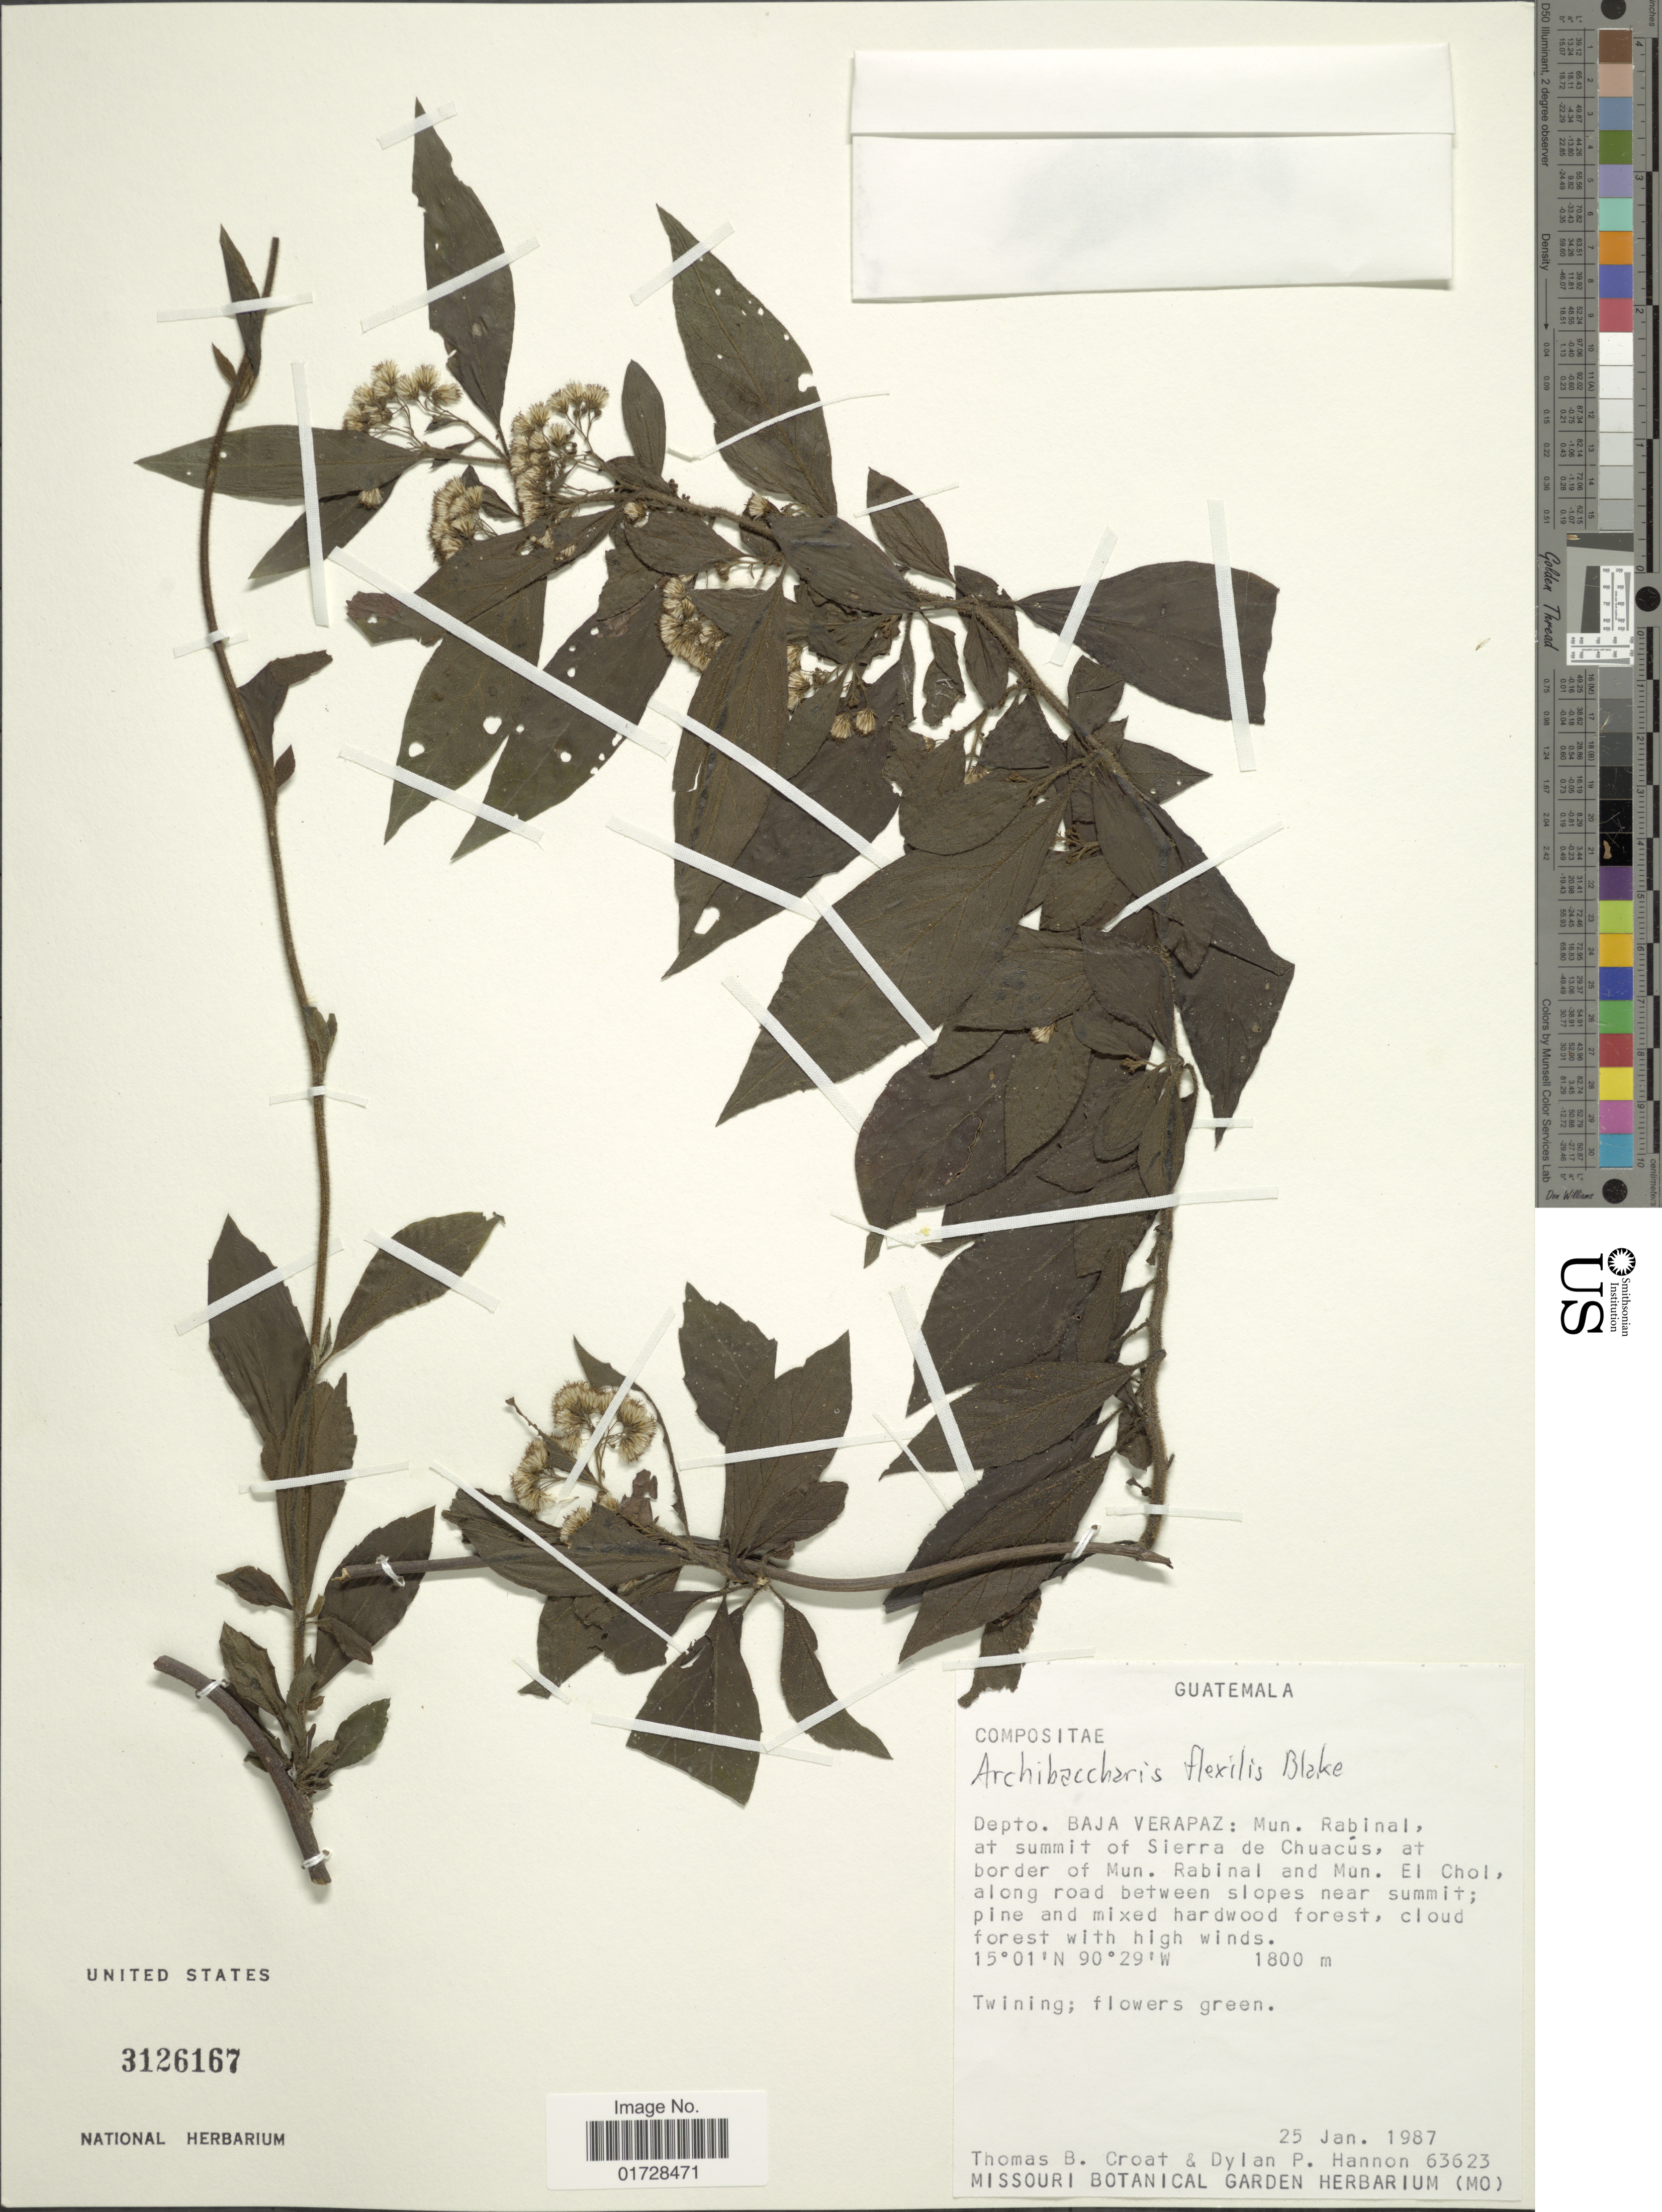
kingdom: Plantae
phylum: Tracheophyta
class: Magnoliopsida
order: Asterales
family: Asteraceae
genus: Archibaccharis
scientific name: Archibaccharis flexilis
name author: (S.F. Blake) S.F. Blake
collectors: T. B. Croat & D. Hannon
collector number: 63623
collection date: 1987-01-25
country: Guatemala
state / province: Baja Verapaz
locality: Mun. Rabinal, at summit of Sierra de Chuacus, at border of Mun. Rabinal and Mun. El Chol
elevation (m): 1800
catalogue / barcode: US 3126167